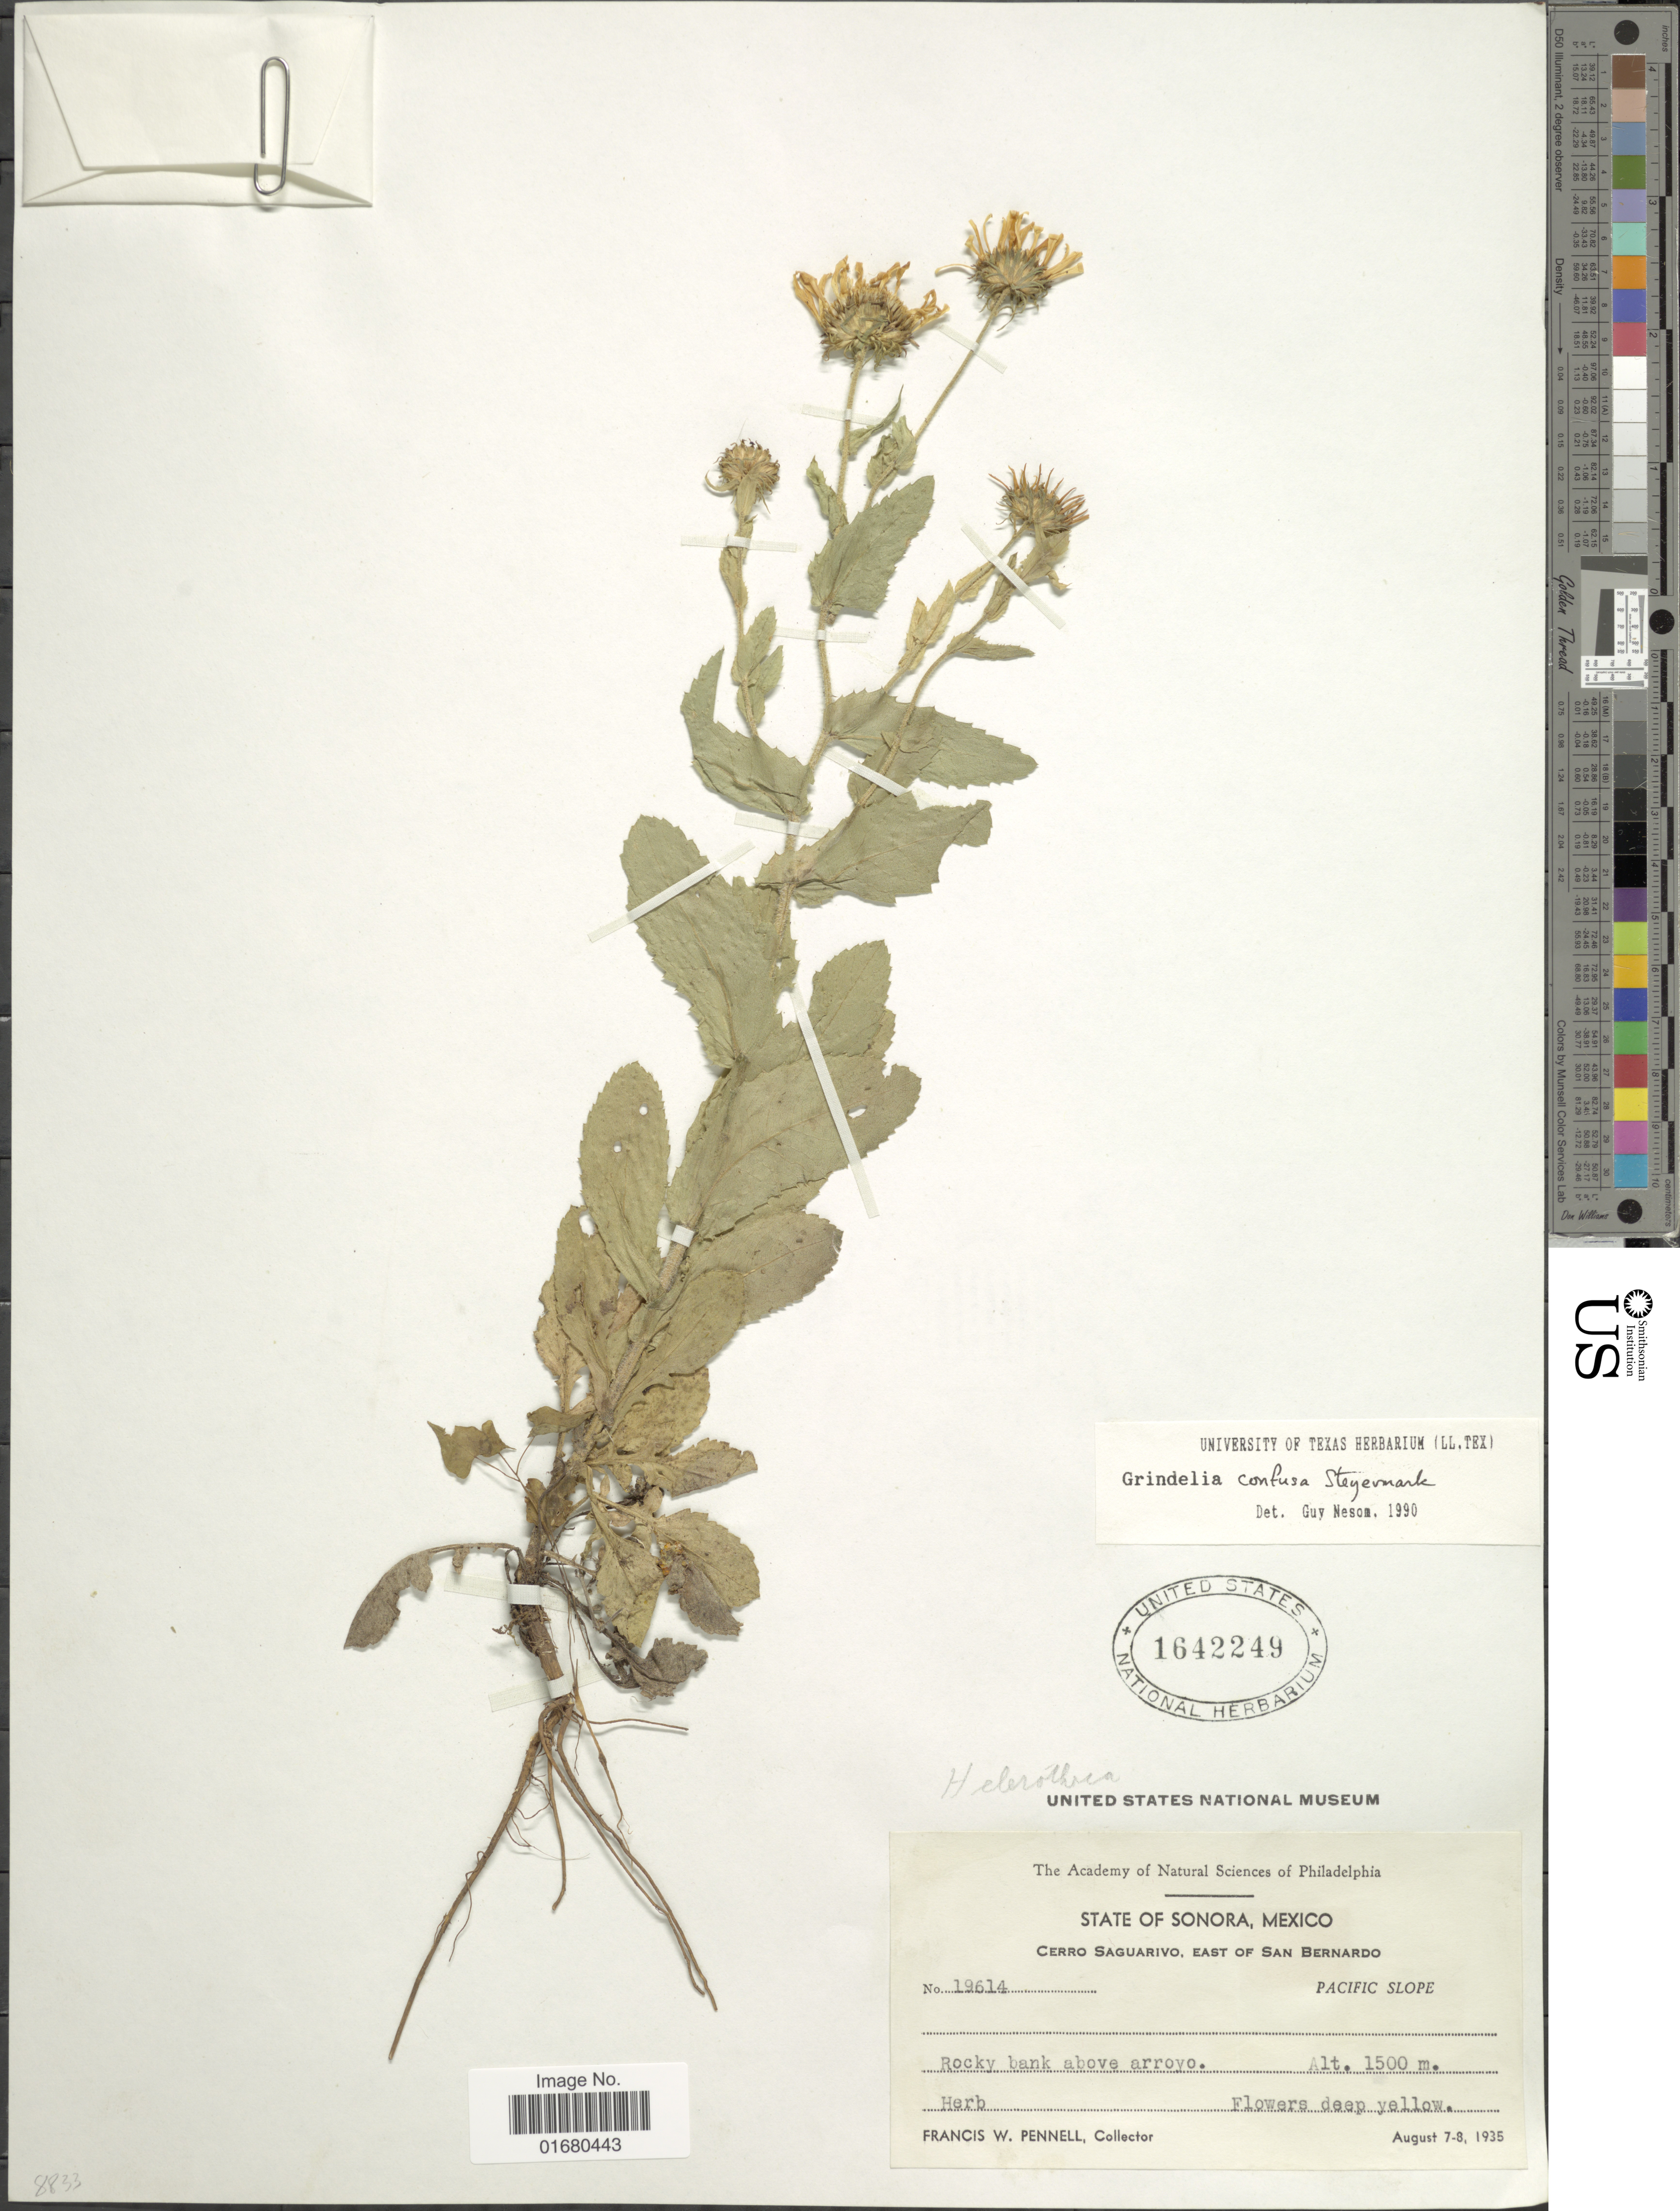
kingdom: Plantae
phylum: Tracheophyta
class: Magnoliopsida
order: Asterales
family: Asteraceae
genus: Grindelia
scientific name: Grindelia confusa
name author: Steyerm.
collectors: F. W. Pennell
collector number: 19614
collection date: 1935-08-07/1935-08-08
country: Mexico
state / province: Sonora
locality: Cerro Saguarivo, East of San Bernardo, Pacific slope, Rocky bank above arroyo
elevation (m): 1500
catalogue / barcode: US 1642249